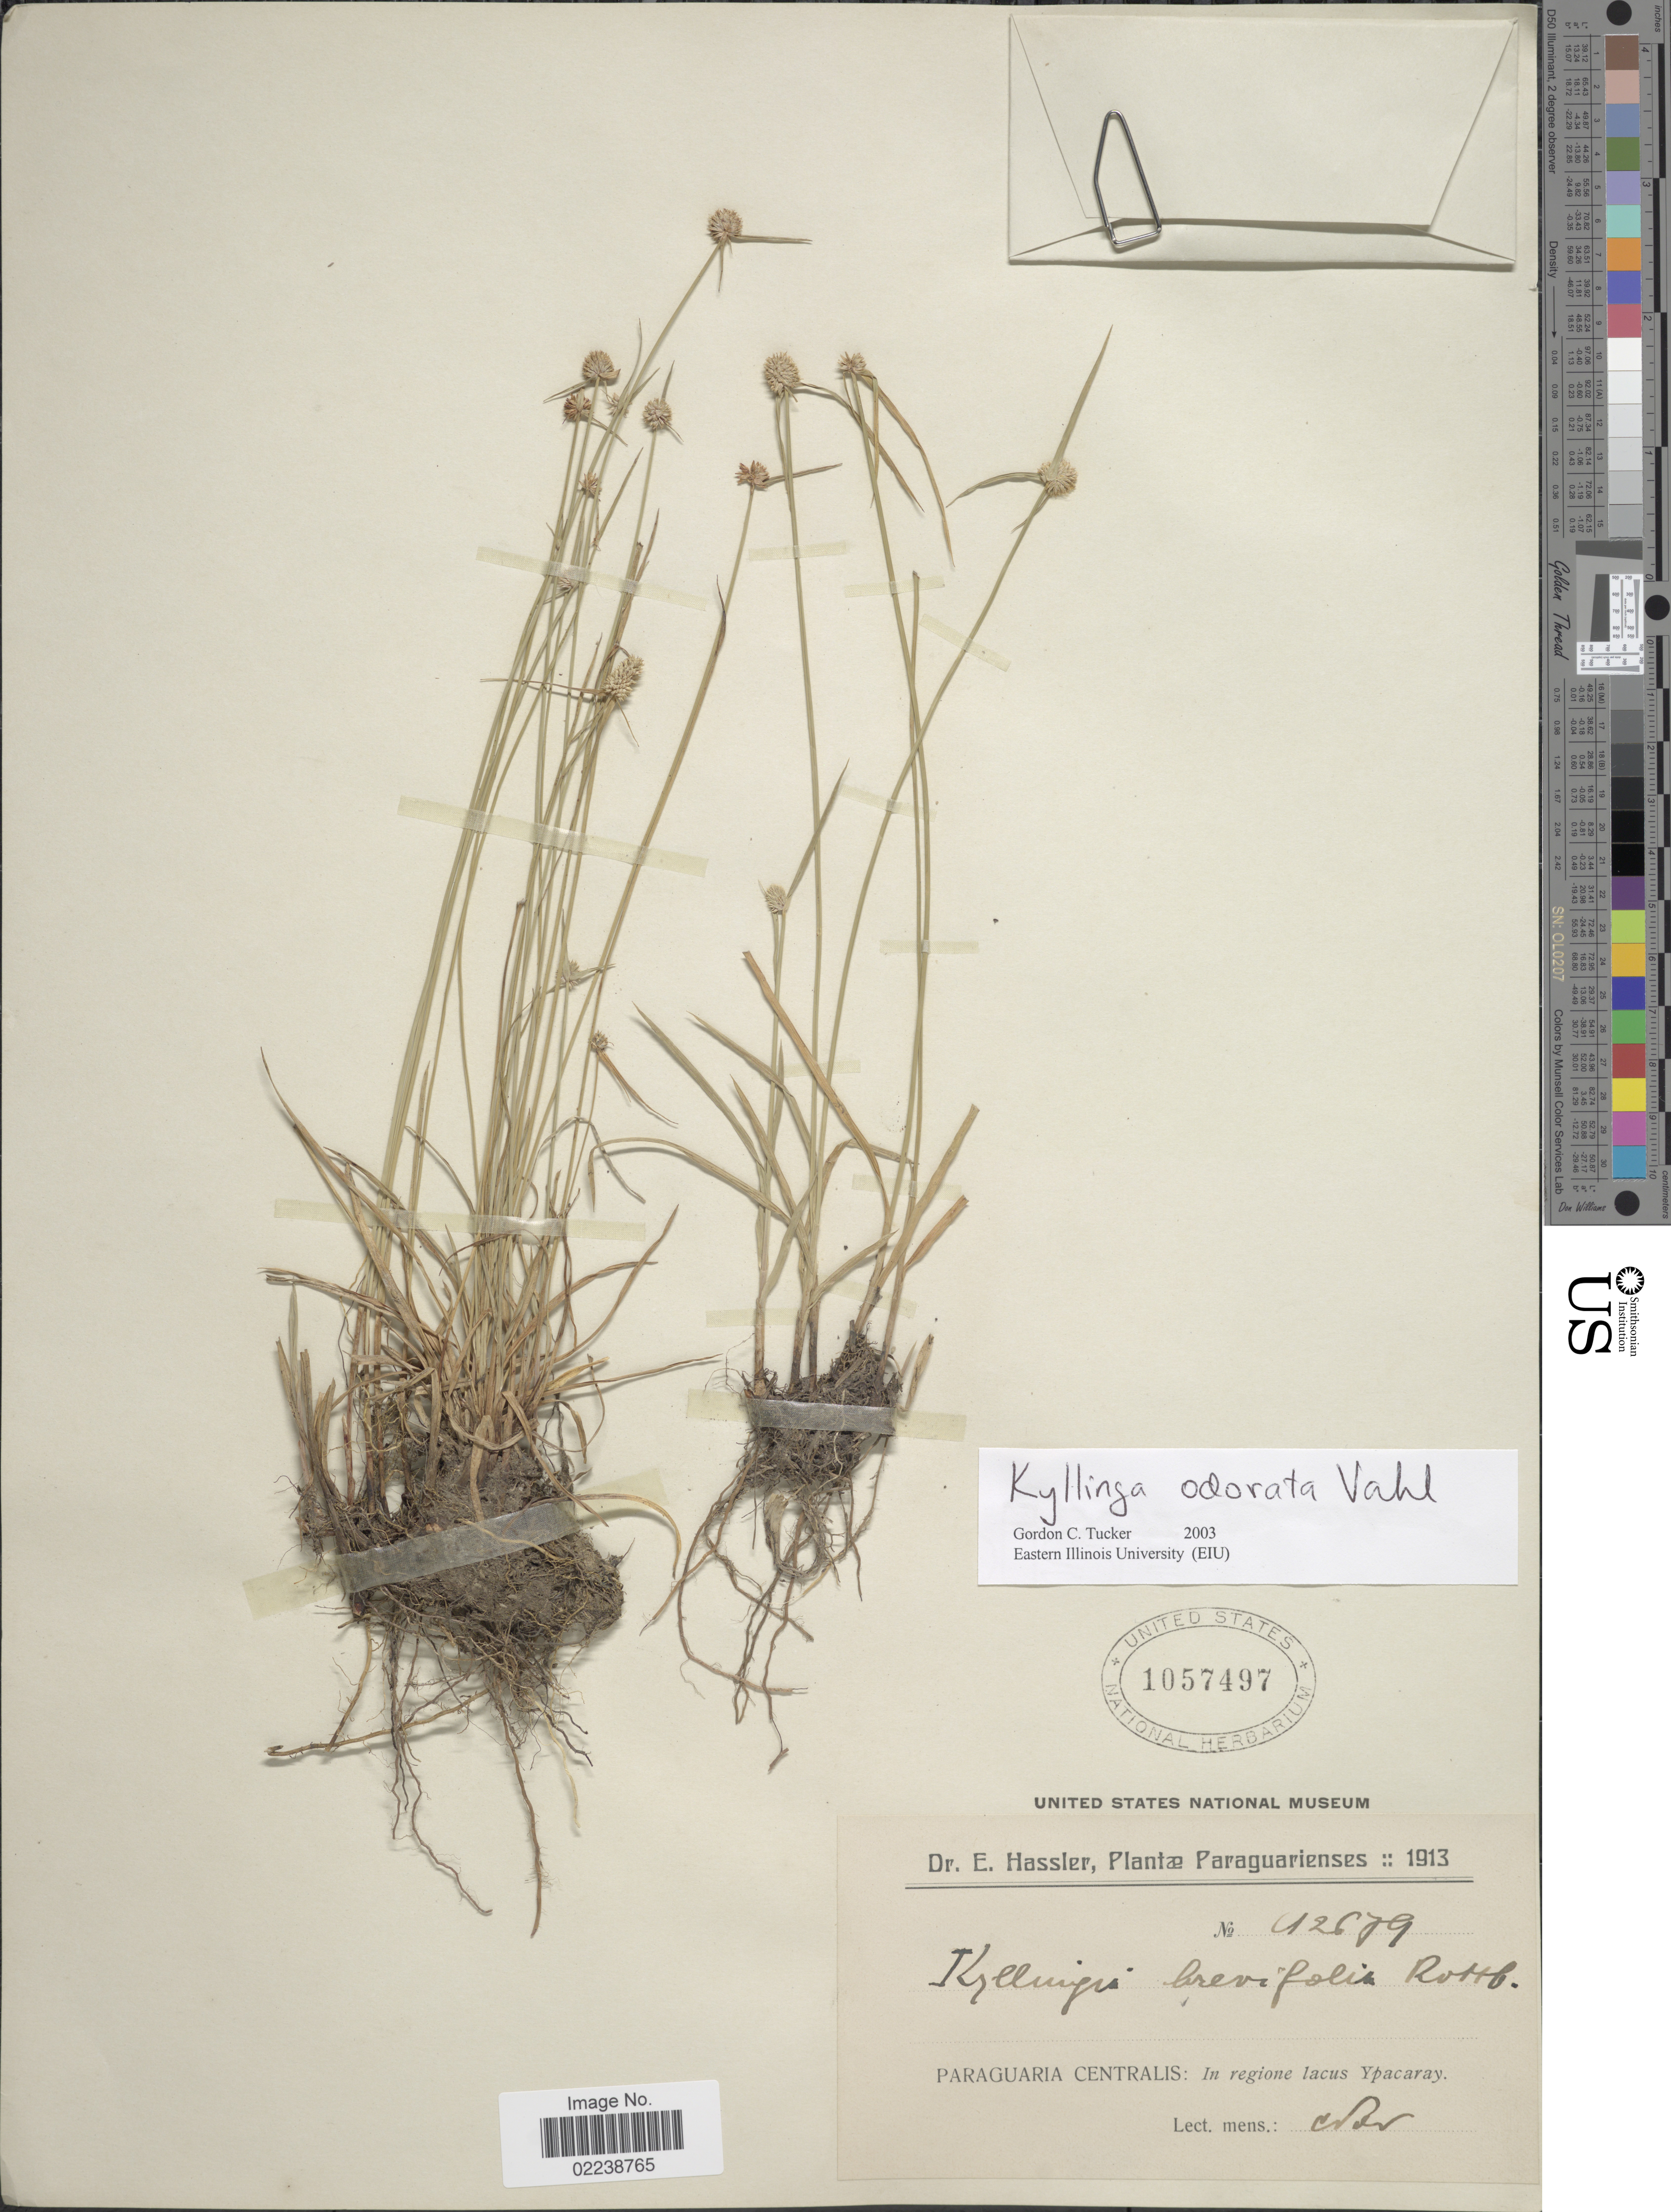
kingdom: Plantae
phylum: Tracheophyta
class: Liliopsida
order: Poales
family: Cyperaceae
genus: Cyperus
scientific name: Cyperus sesquiflorus subsp. sesquiflorus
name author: (Torr.) Mattf. & Kük.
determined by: Strong, M. T., (US), Smithsonian Institution - National Museum of Natural History (UNITED STATES)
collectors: E. Hassler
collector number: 12679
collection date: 1913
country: Paraguay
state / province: Paraguari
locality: In regione lacus Ypacaray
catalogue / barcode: US 1057497